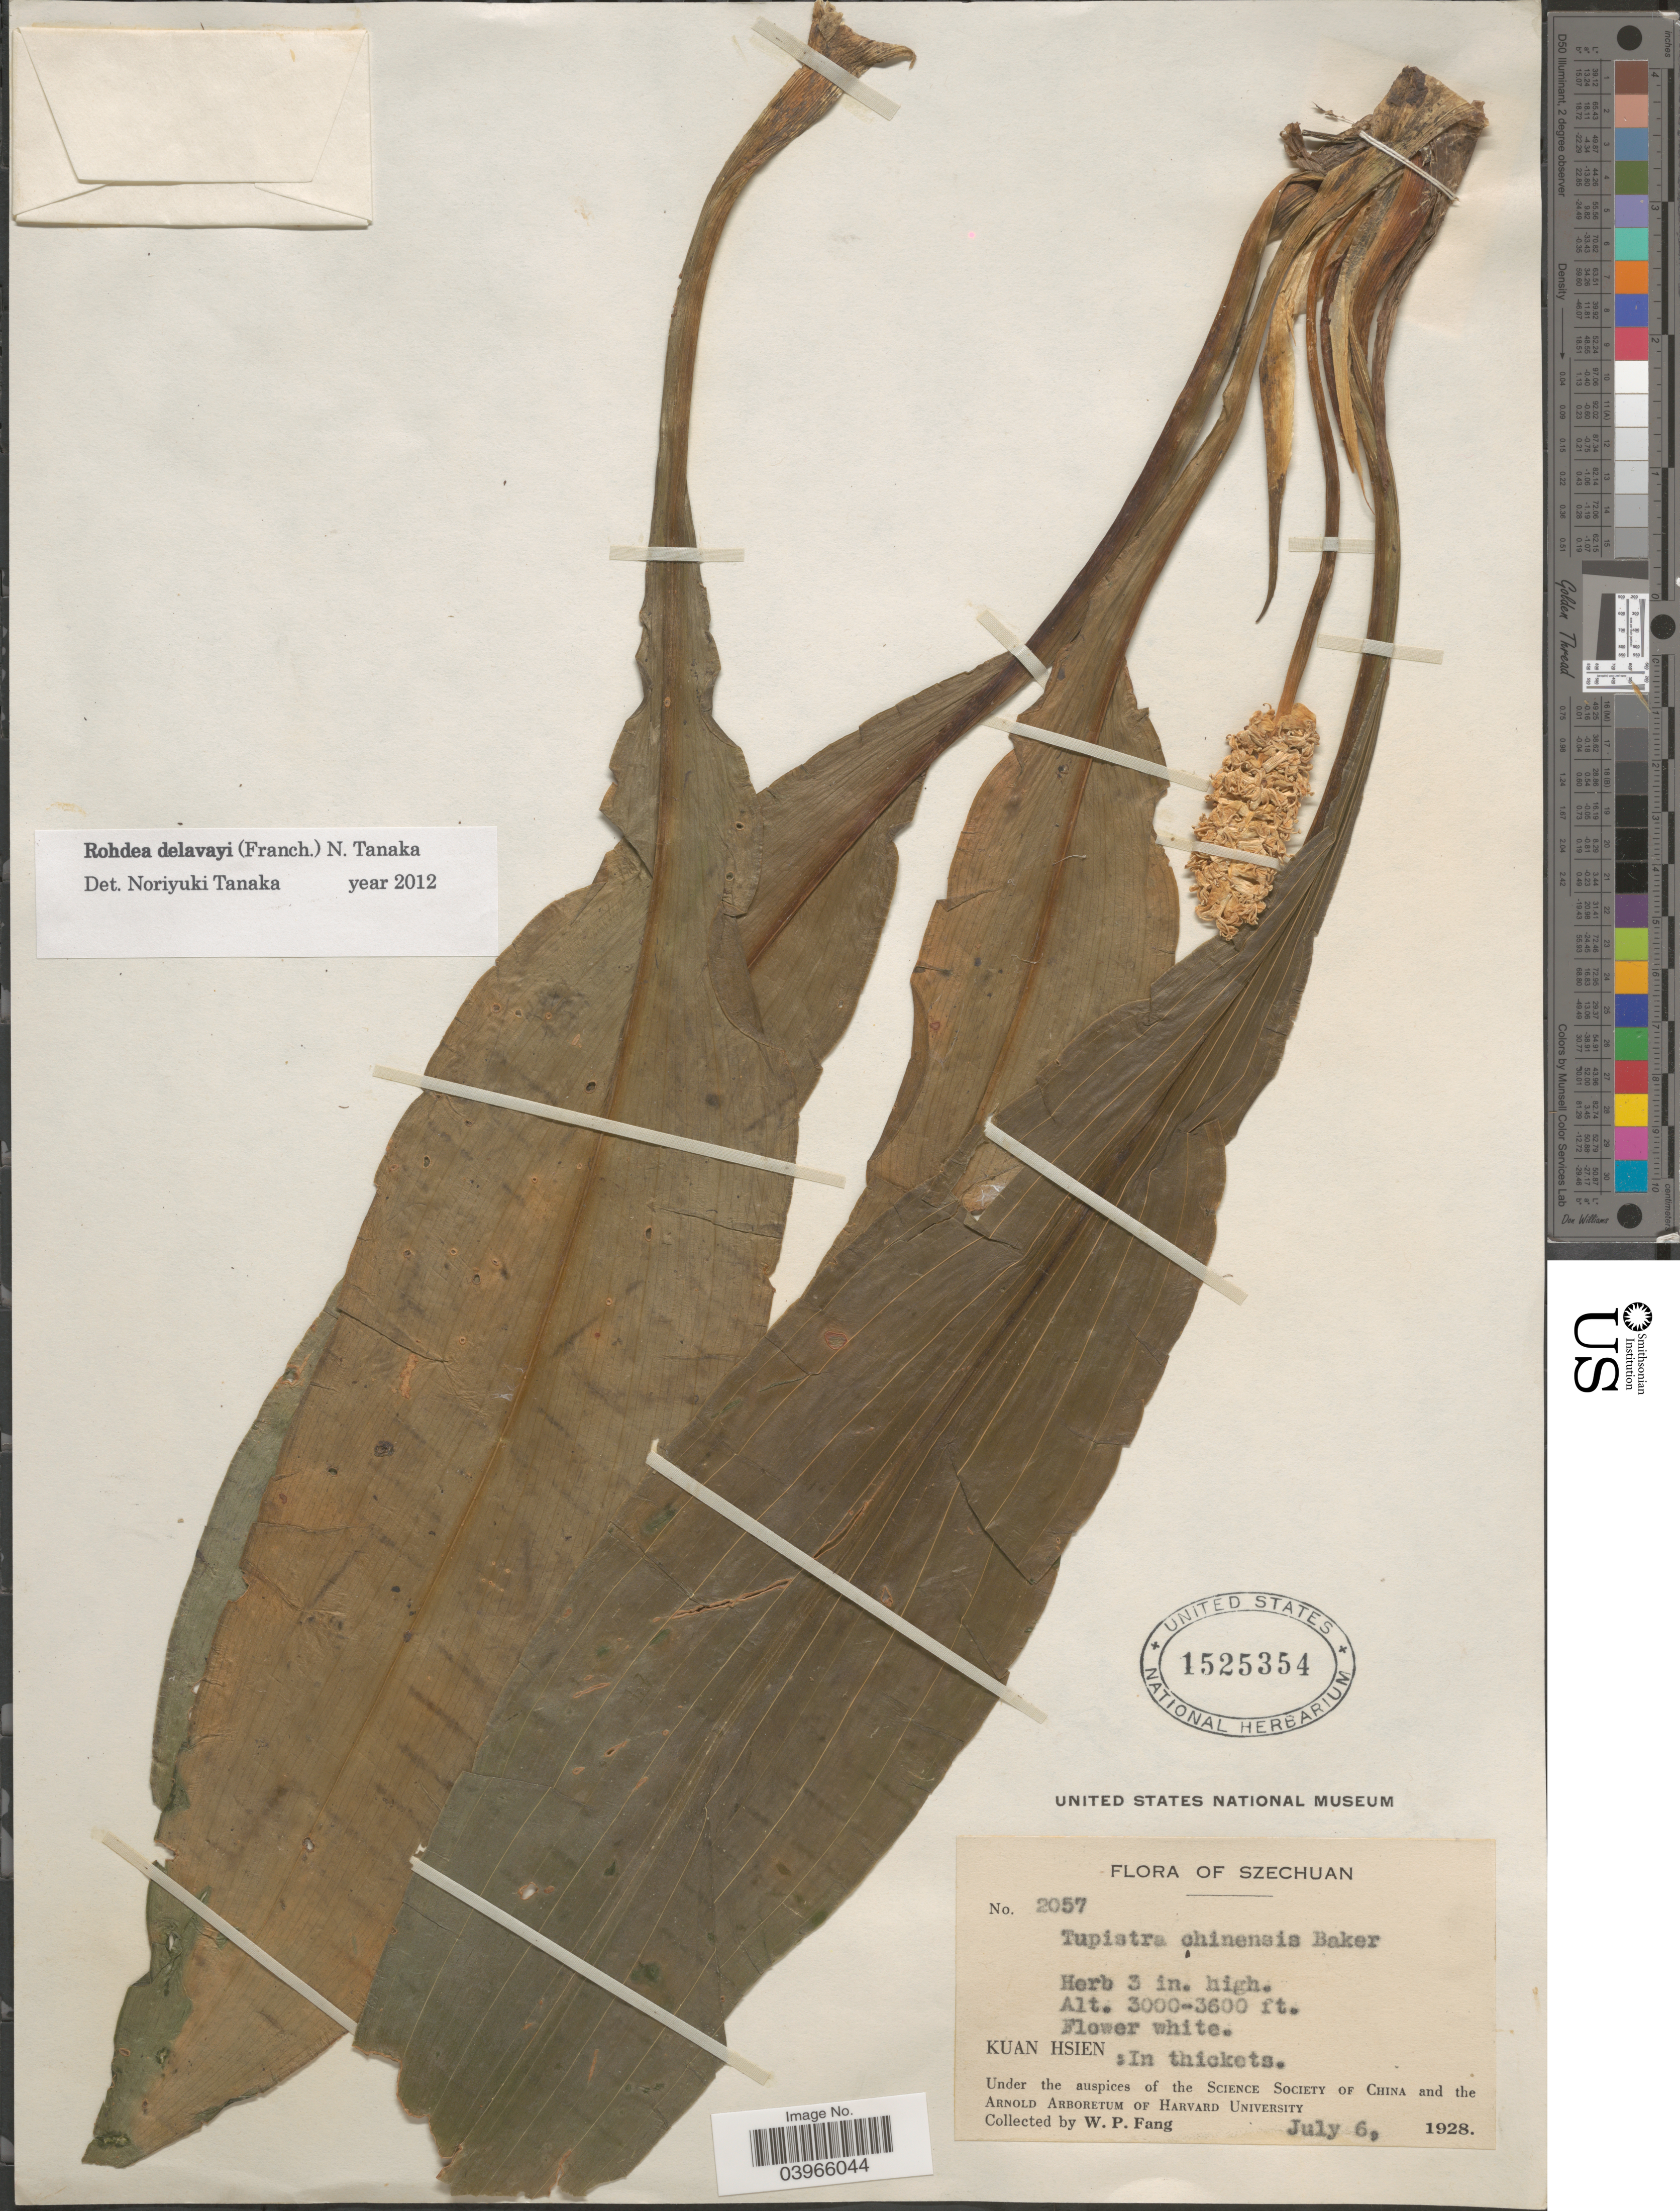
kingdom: Plantae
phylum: Tracheophyta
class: Liliopsida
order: Asparagales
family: Asparagaceae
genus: Rohdea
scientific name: Rohdea delavayi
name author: (Franch.) N. Tanaka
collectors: W. P. Fang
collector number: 2057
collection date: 1928-07-06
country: China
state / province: Sichuan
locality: Szechuan. Kuan Hsien.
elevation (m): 914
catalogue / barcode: US 1525354